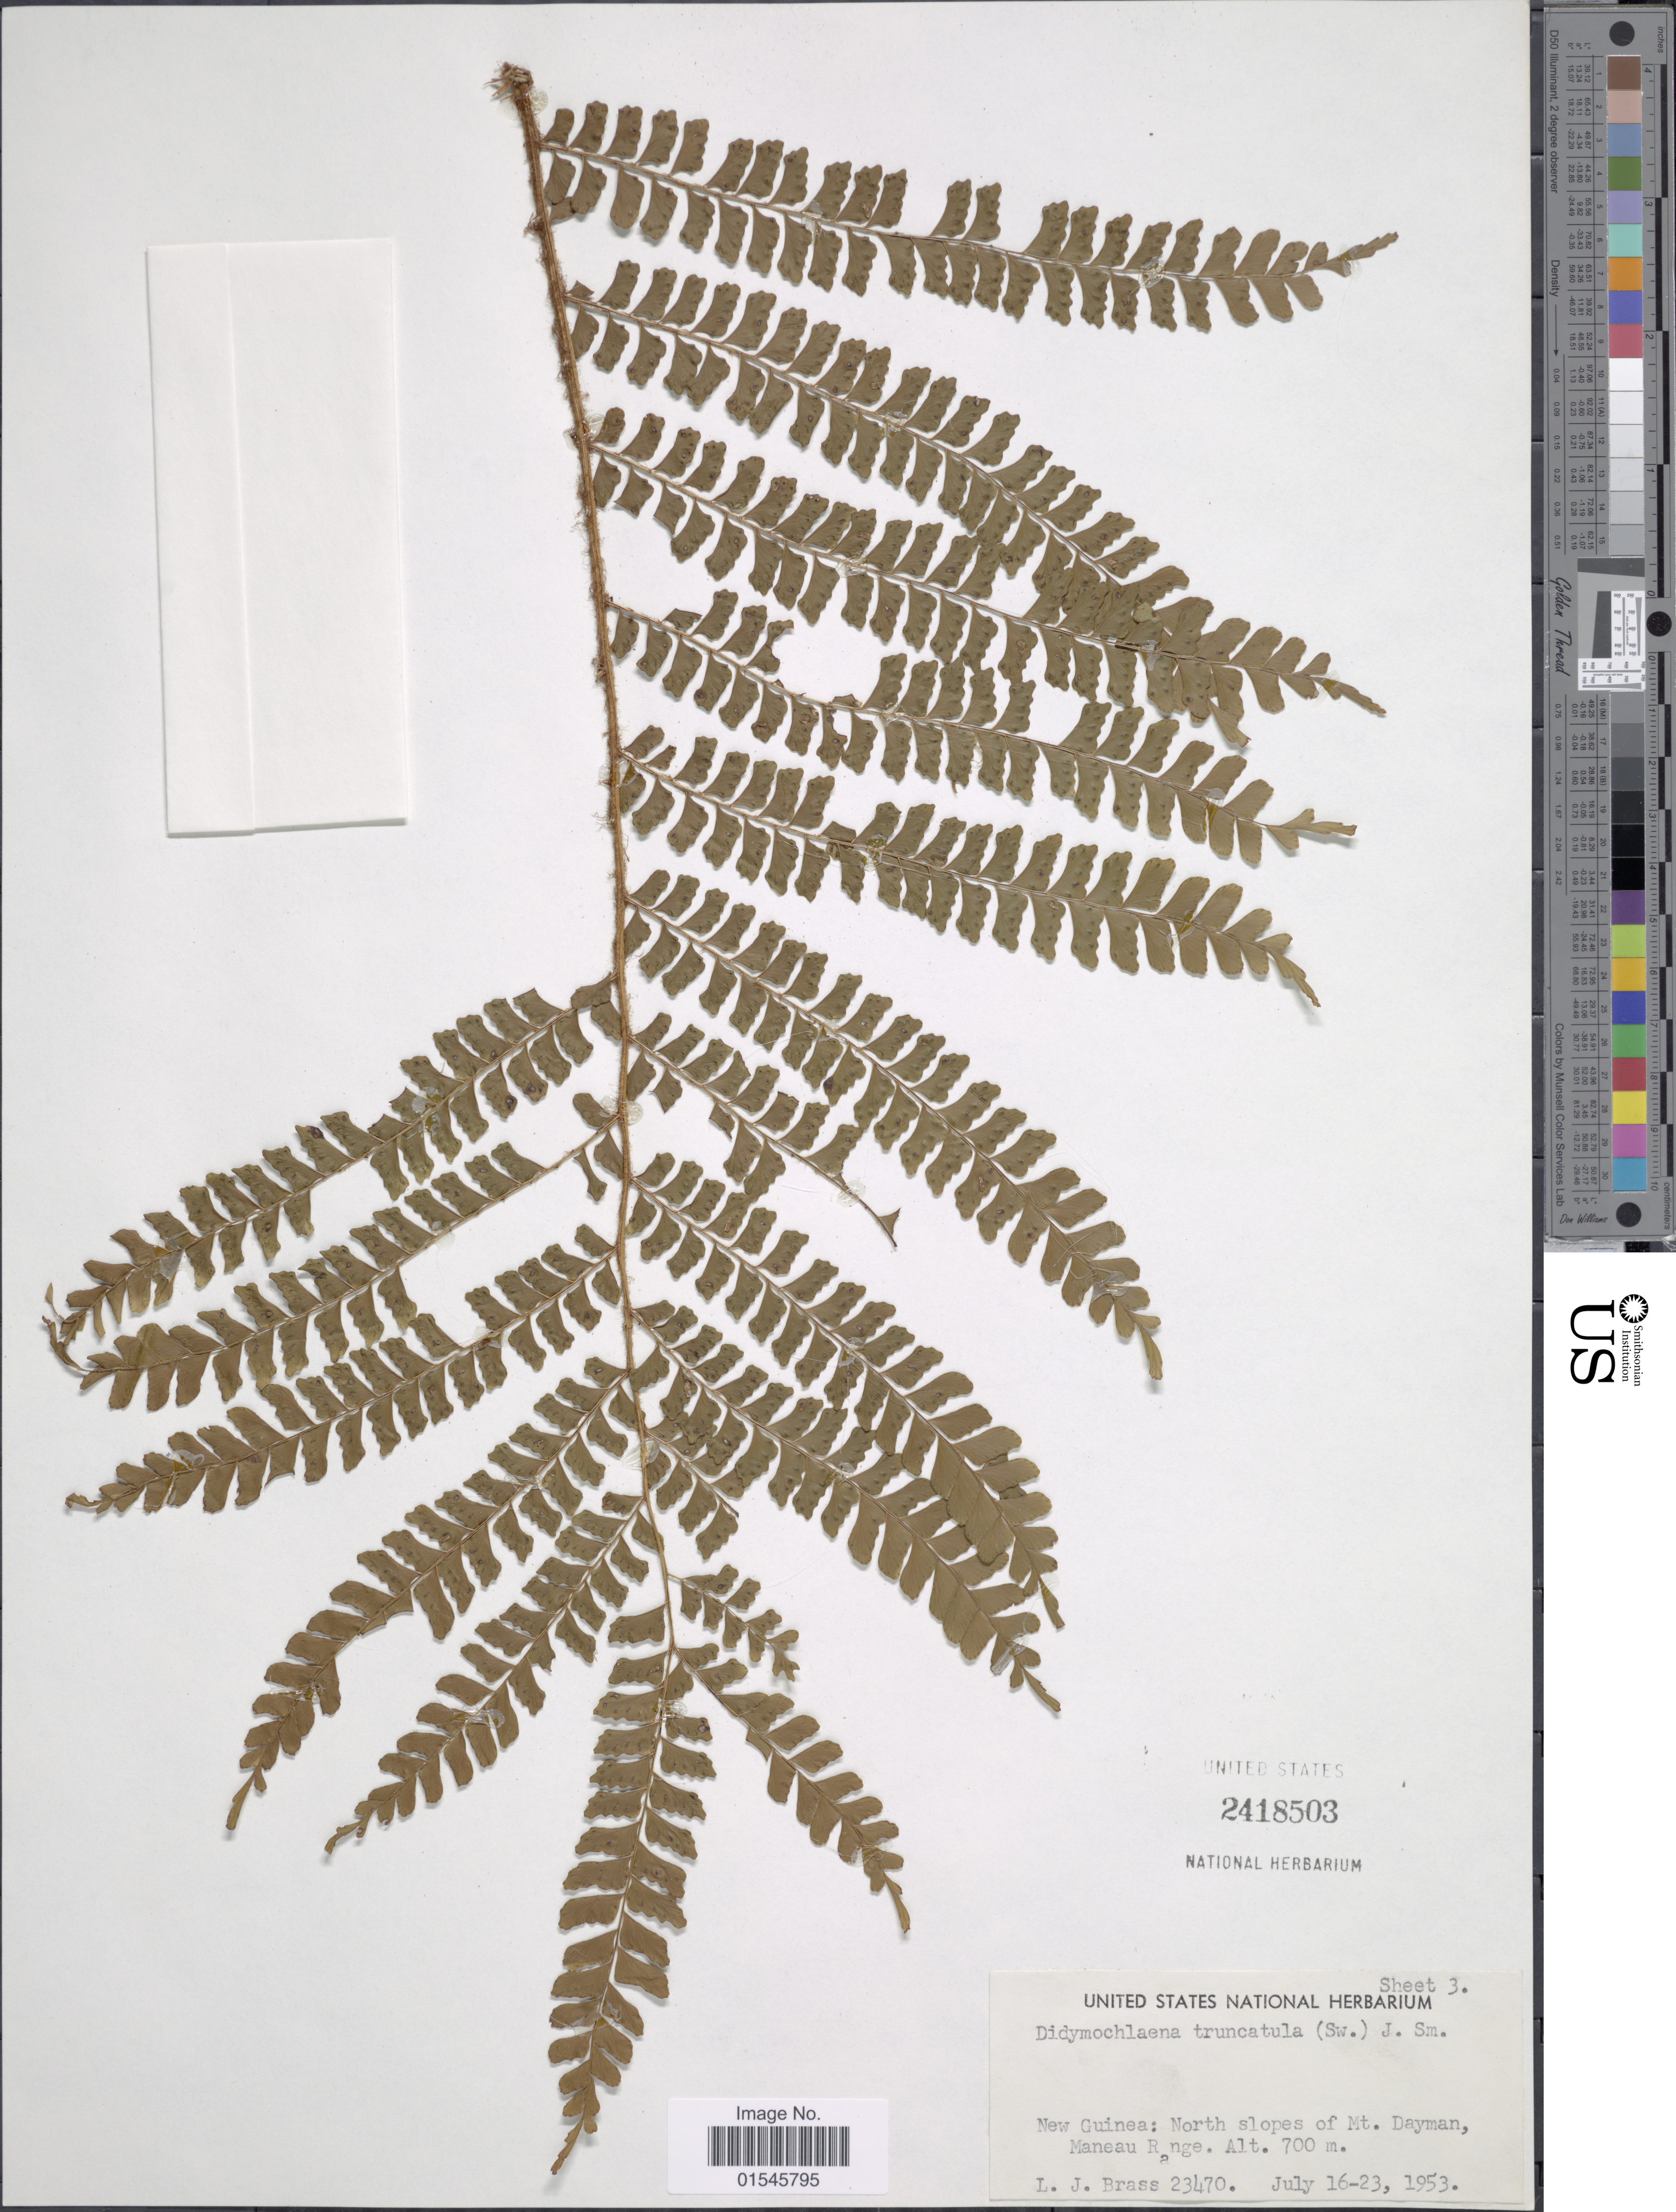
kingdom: Plantae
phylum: Tracheophyta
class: Polypodiopsida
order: Polypodiales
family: Didymochlaenaceae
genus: Didymochlaena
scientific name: Didymochlaena truncatula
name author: (Sw.) J. Sm.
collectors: L. J. Brass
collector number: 23470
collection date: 1953-07-16/1953-07-23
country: Papua New Guinea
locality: New Guinea: North slopes of Mt Dayman, Maneau Range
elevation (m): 700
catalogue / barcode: US 2418503